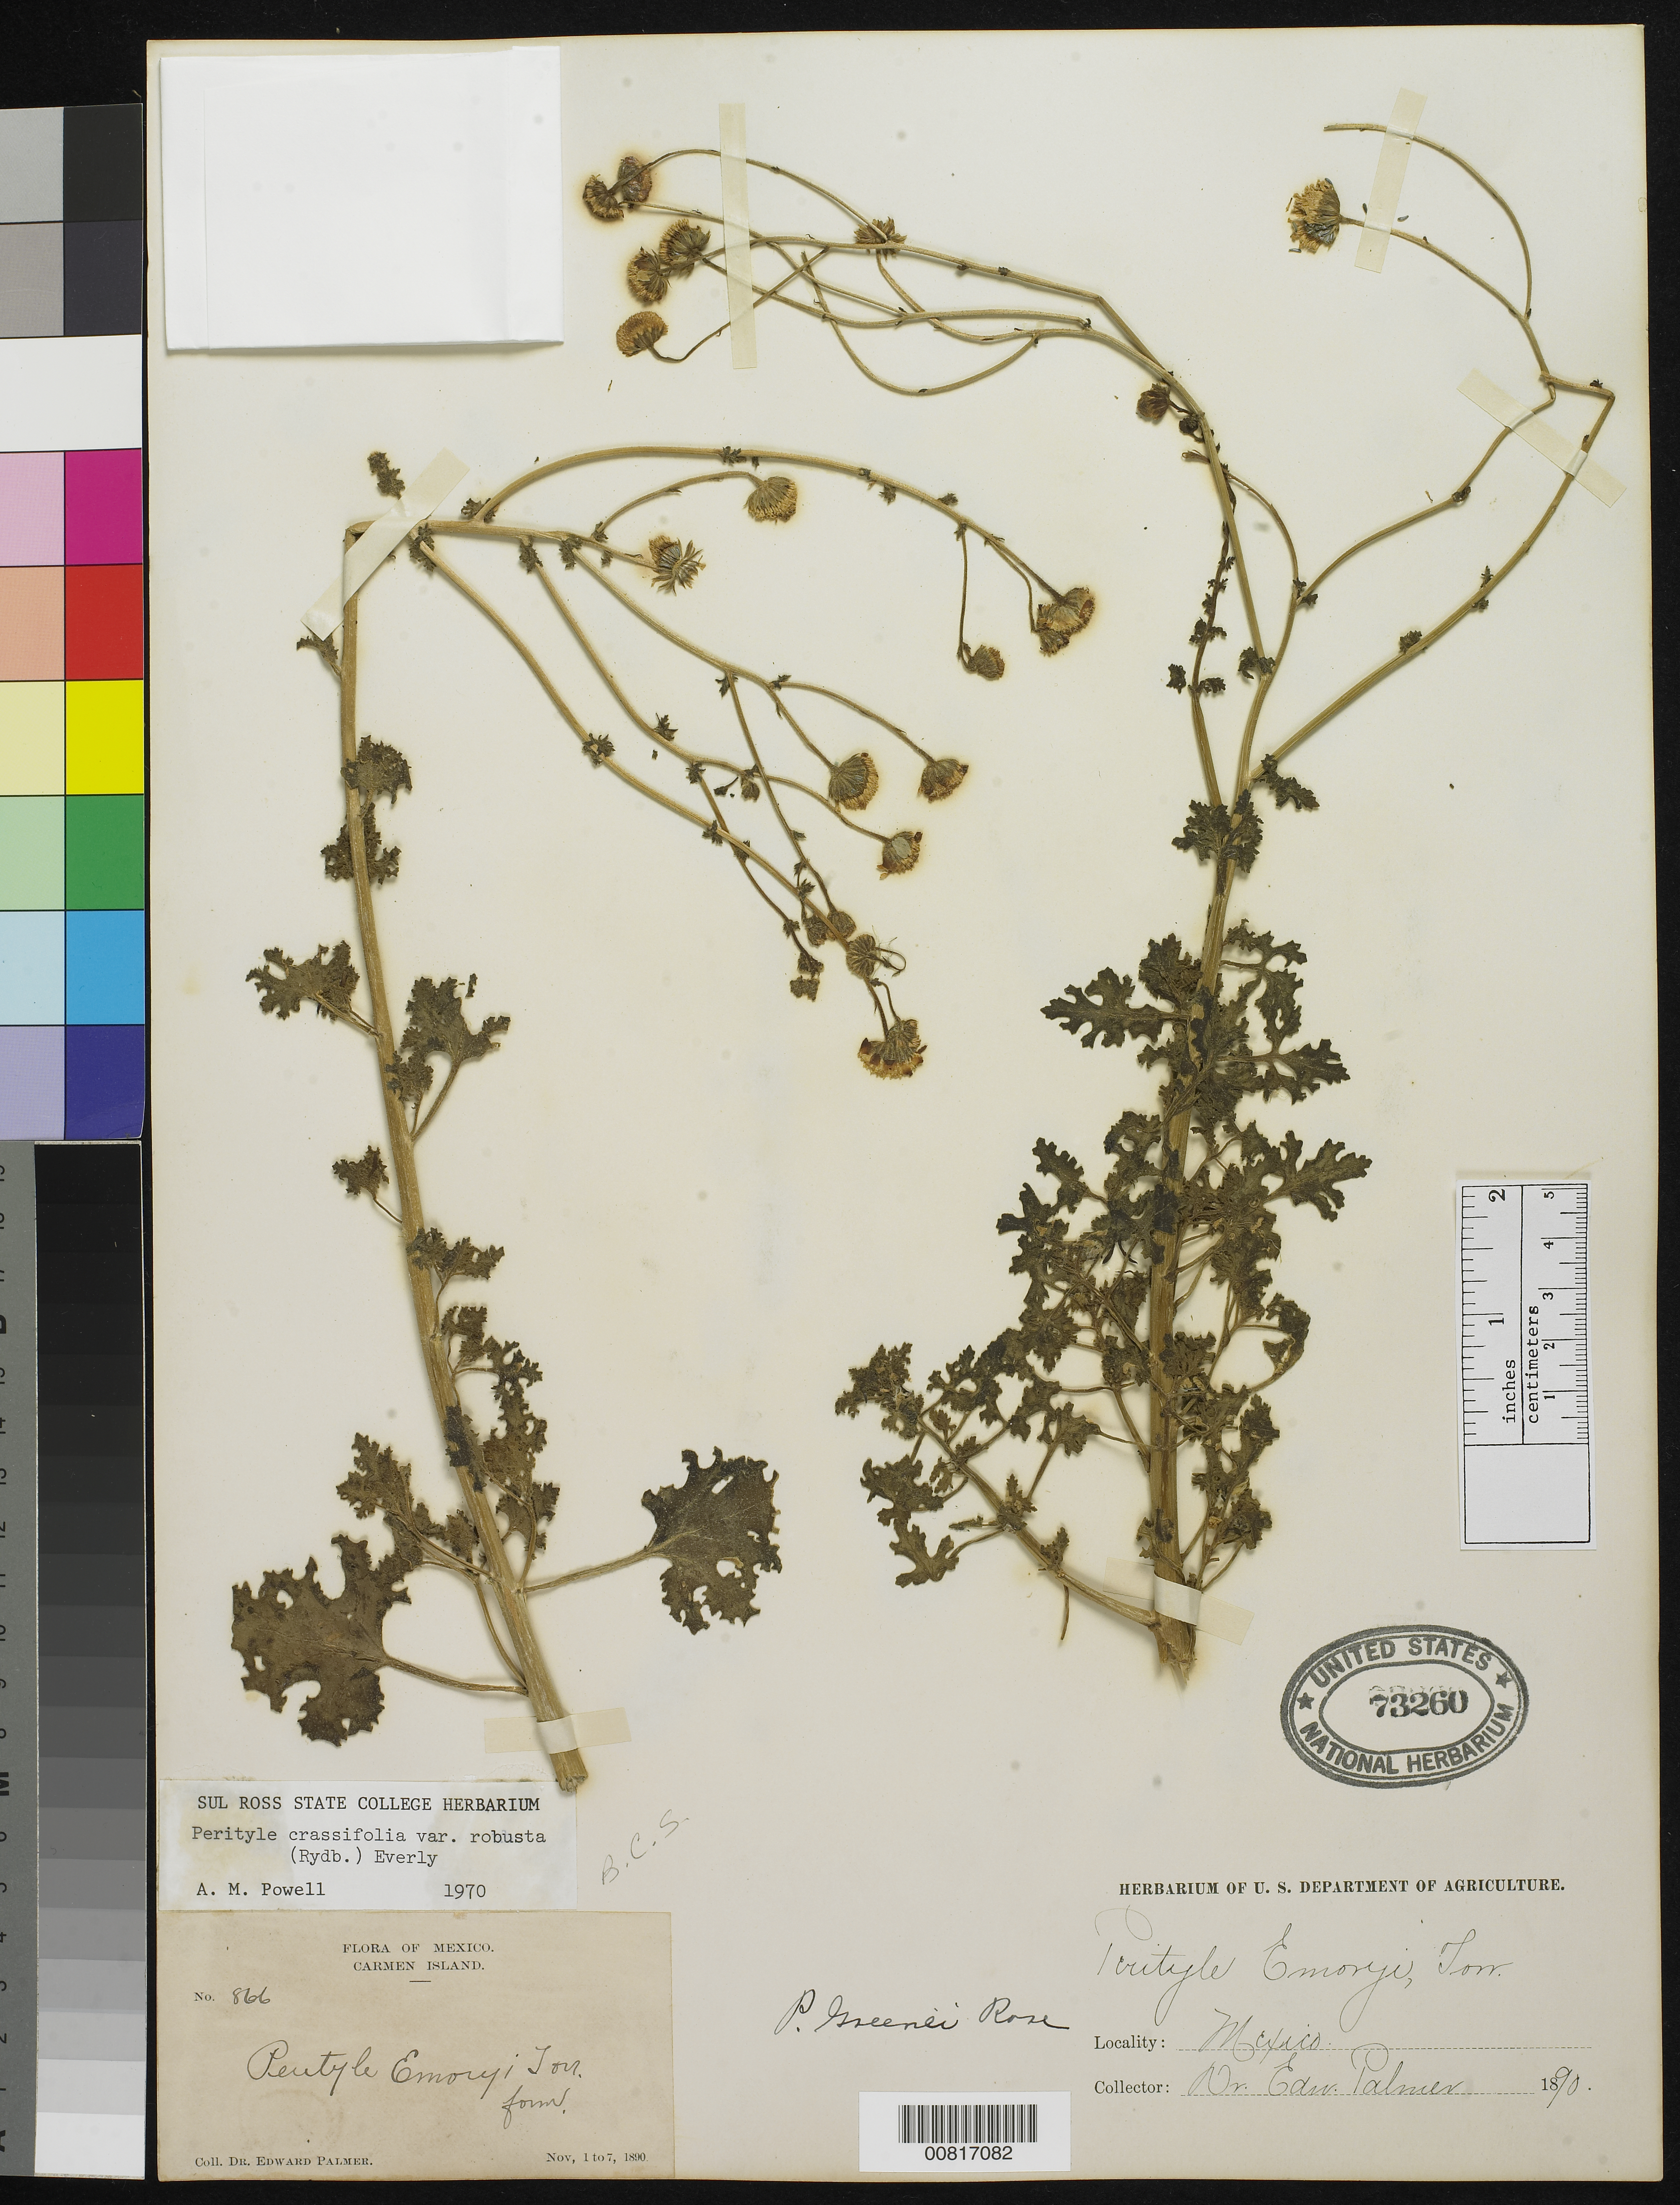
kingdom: Plantae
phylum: Tracheophyta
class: Magnoliopsida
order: Asterales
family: Asteraceae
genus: Perityle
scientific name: Perityle crassifolia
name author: Brandegee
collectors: E. Palmer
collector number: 866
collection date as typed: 01 Nov 1890 to 07 Nov 1890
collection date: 1890-11-01/1890-11-07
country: Mexico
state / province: Baja California Sur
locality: Carmen Island, Baja California Sur.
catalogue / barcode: US 73260